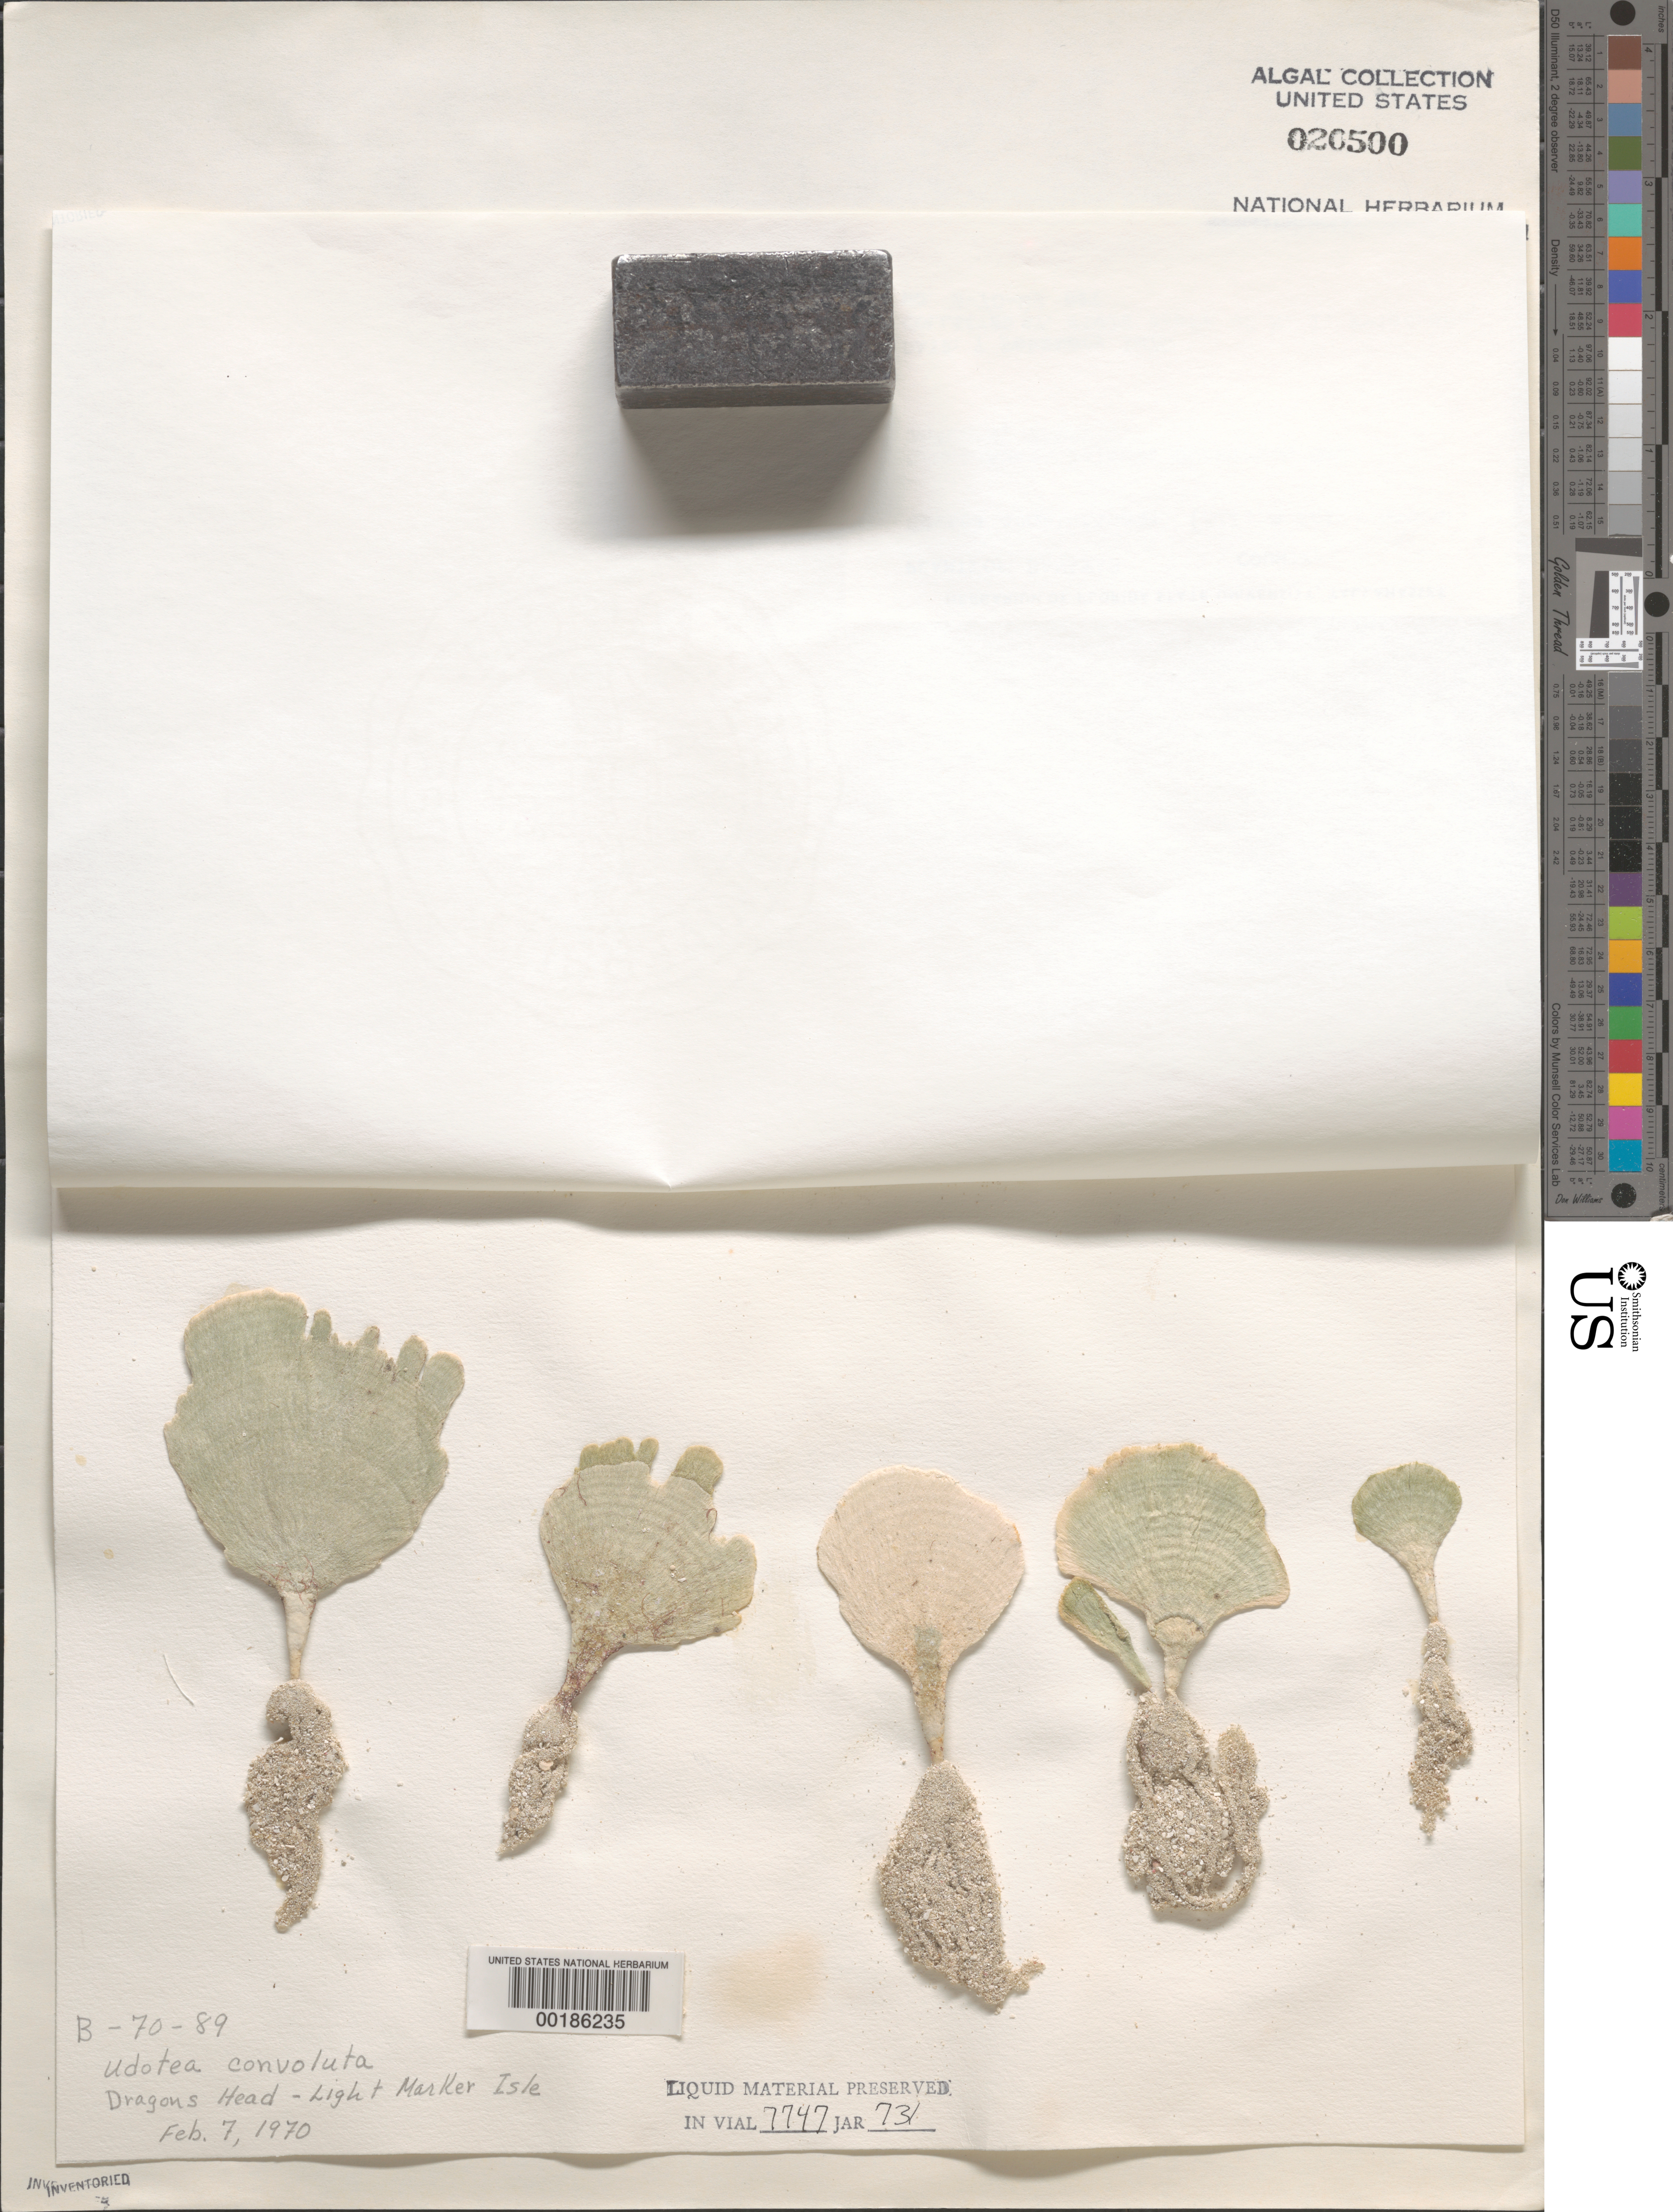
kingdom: Plantae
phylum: Chlorophyta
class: Ulvophyceae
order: Bryopsidales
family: Udoteaceae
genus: Udotea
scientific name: Udotea conglutinata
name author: (Ellis & Sol.) J.V.Lamouroux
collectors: E. Friedmann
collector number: B-70-89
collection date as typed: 07 Feb 1970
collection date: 1970-02-07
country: Bahamas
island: Great Abaco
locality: Buckaroon Bay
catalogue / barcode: US 20500